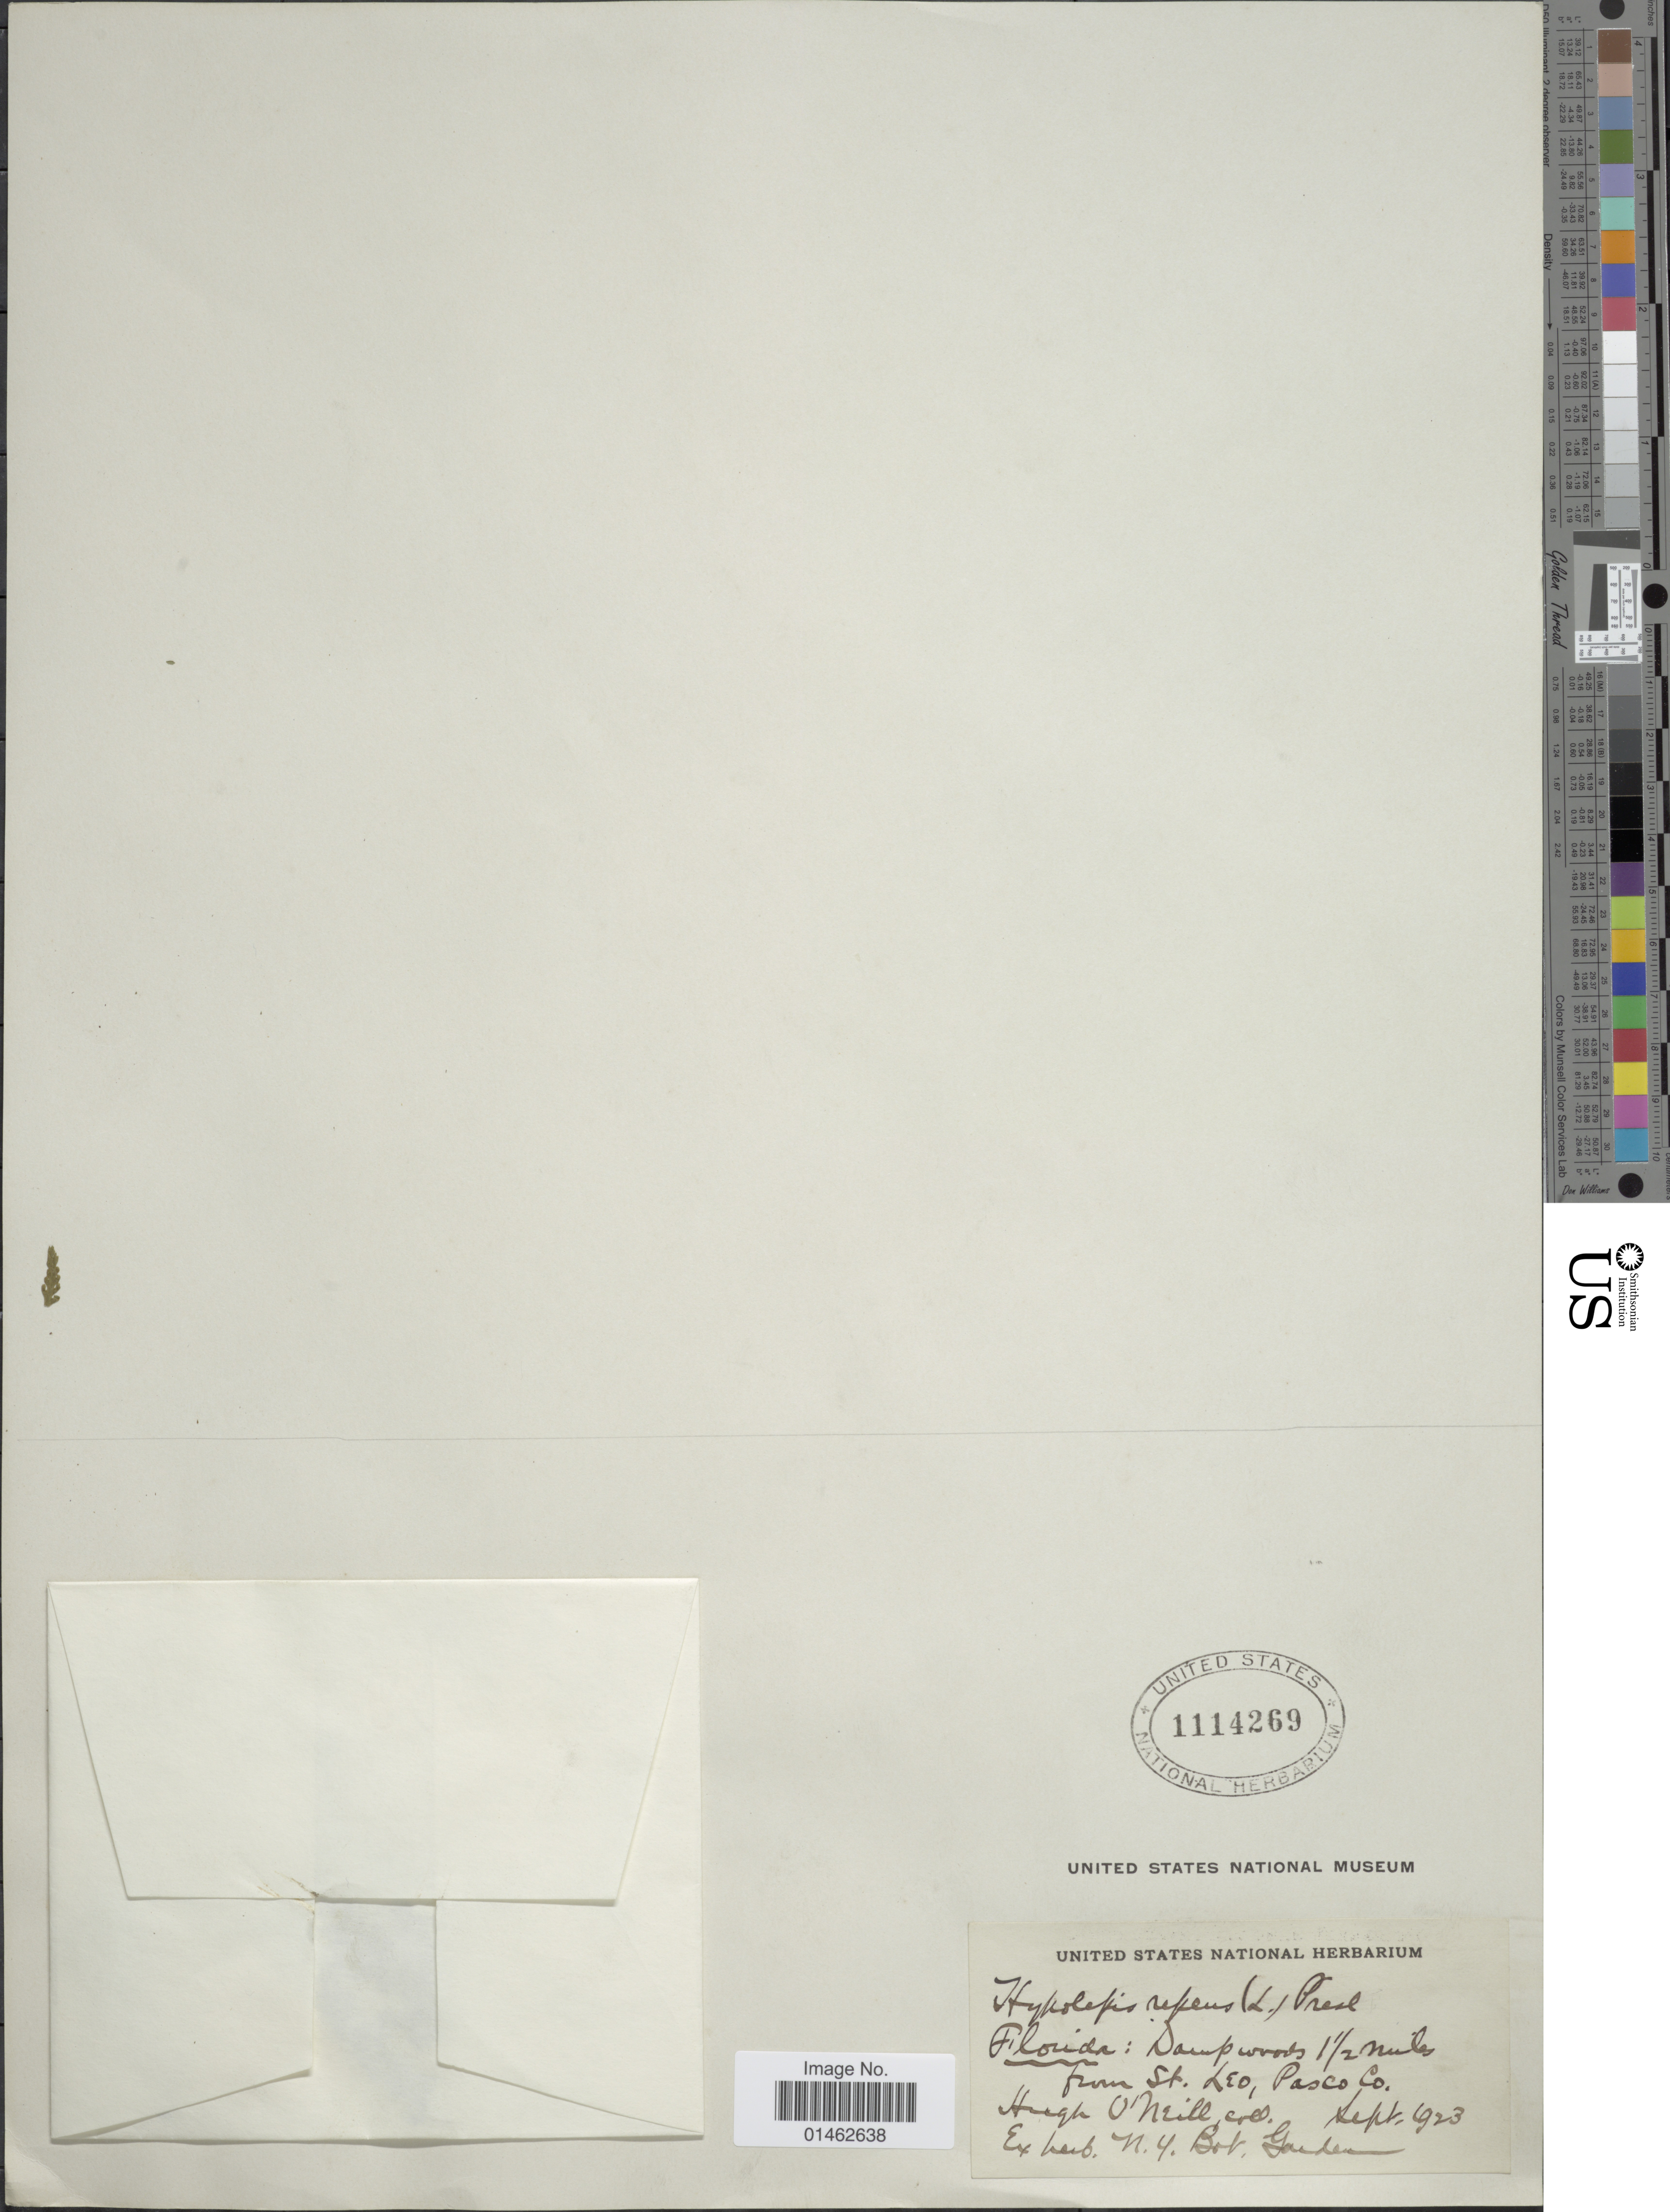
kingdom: Plantae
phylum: Tracheophyta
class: Polypodiopsida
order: Polypodiales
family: Dennstaedtiaceae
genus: Hypolepis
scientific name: Hypolepis repens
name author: (L.) C. Presl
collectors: H. O'Neill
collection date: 1923-09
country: United States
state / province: Florida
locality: Dampwoods 1½ miles from St Leo, Pasco Co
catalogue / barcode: US 1114269